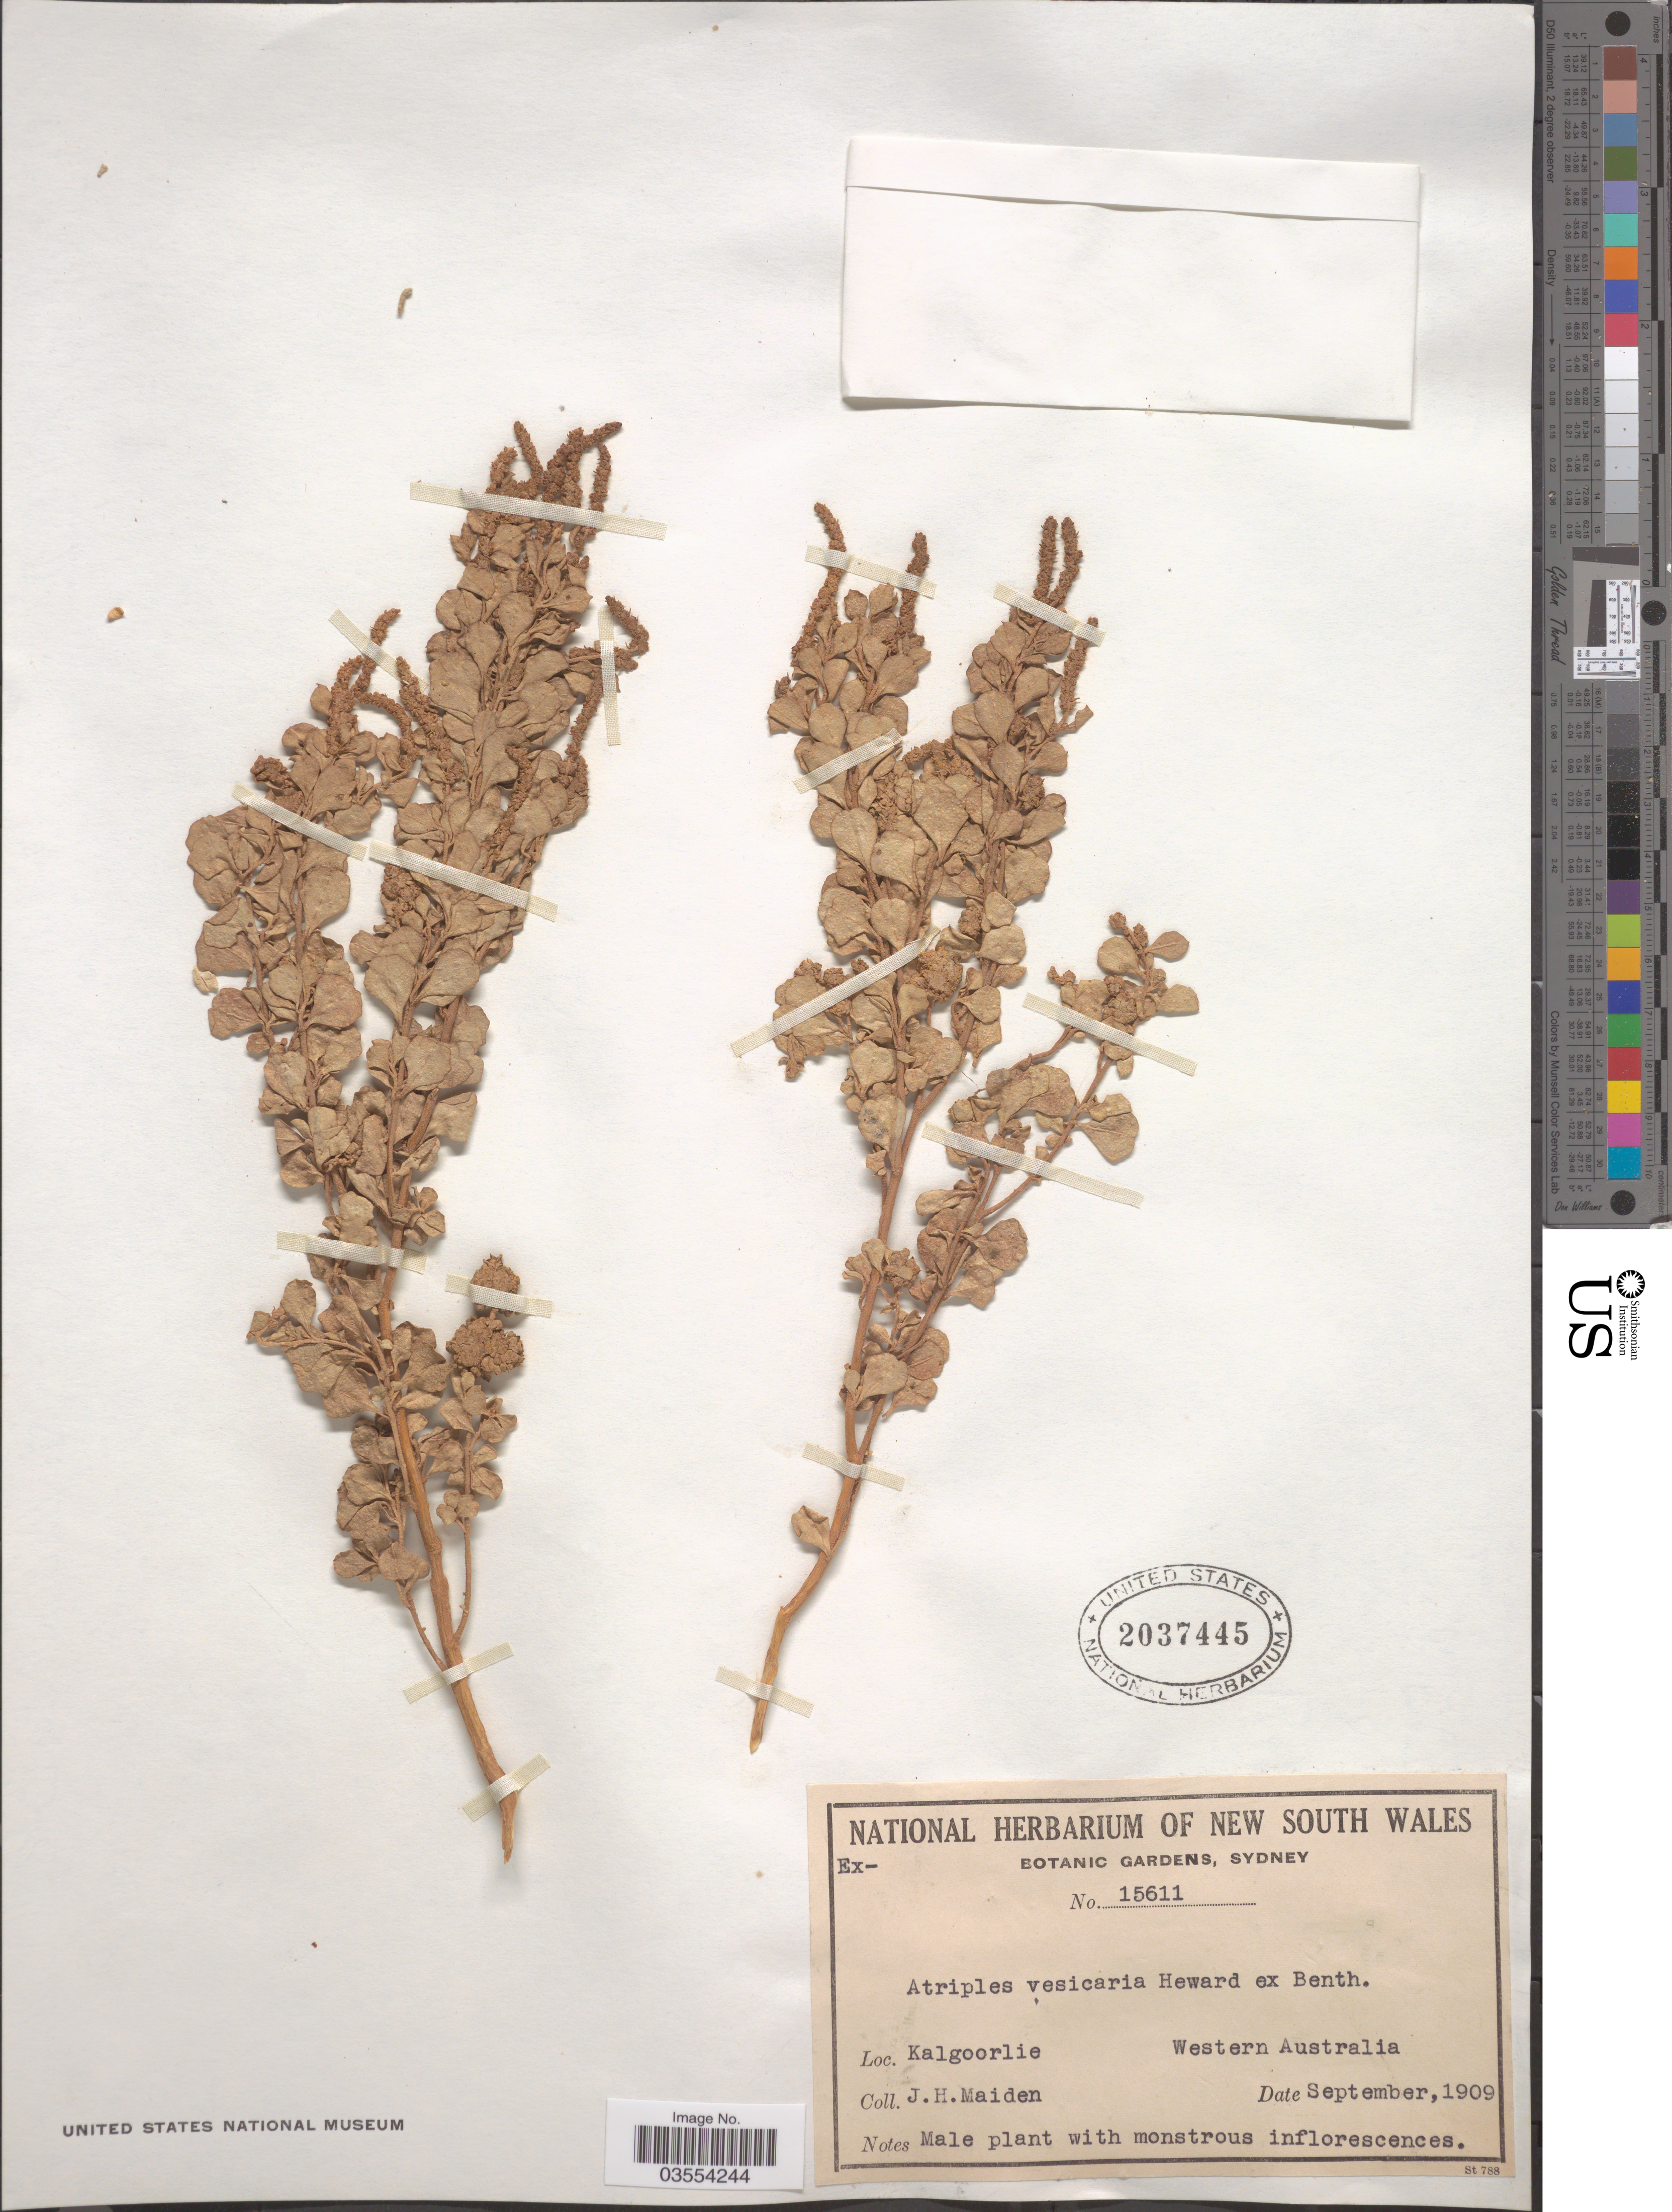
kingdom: Plantae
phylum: Tracheophyta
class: Magnoliopsida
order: Caryophyllales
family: Amaranthaceae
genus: Atriplex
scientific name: Atriplex vesicaria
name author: Heward ex Benth.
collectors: J. Maiden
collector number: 15611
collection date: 1909-09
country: Australia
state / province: Western Australia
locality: Kalgoorlie.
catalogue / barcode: US 2037445